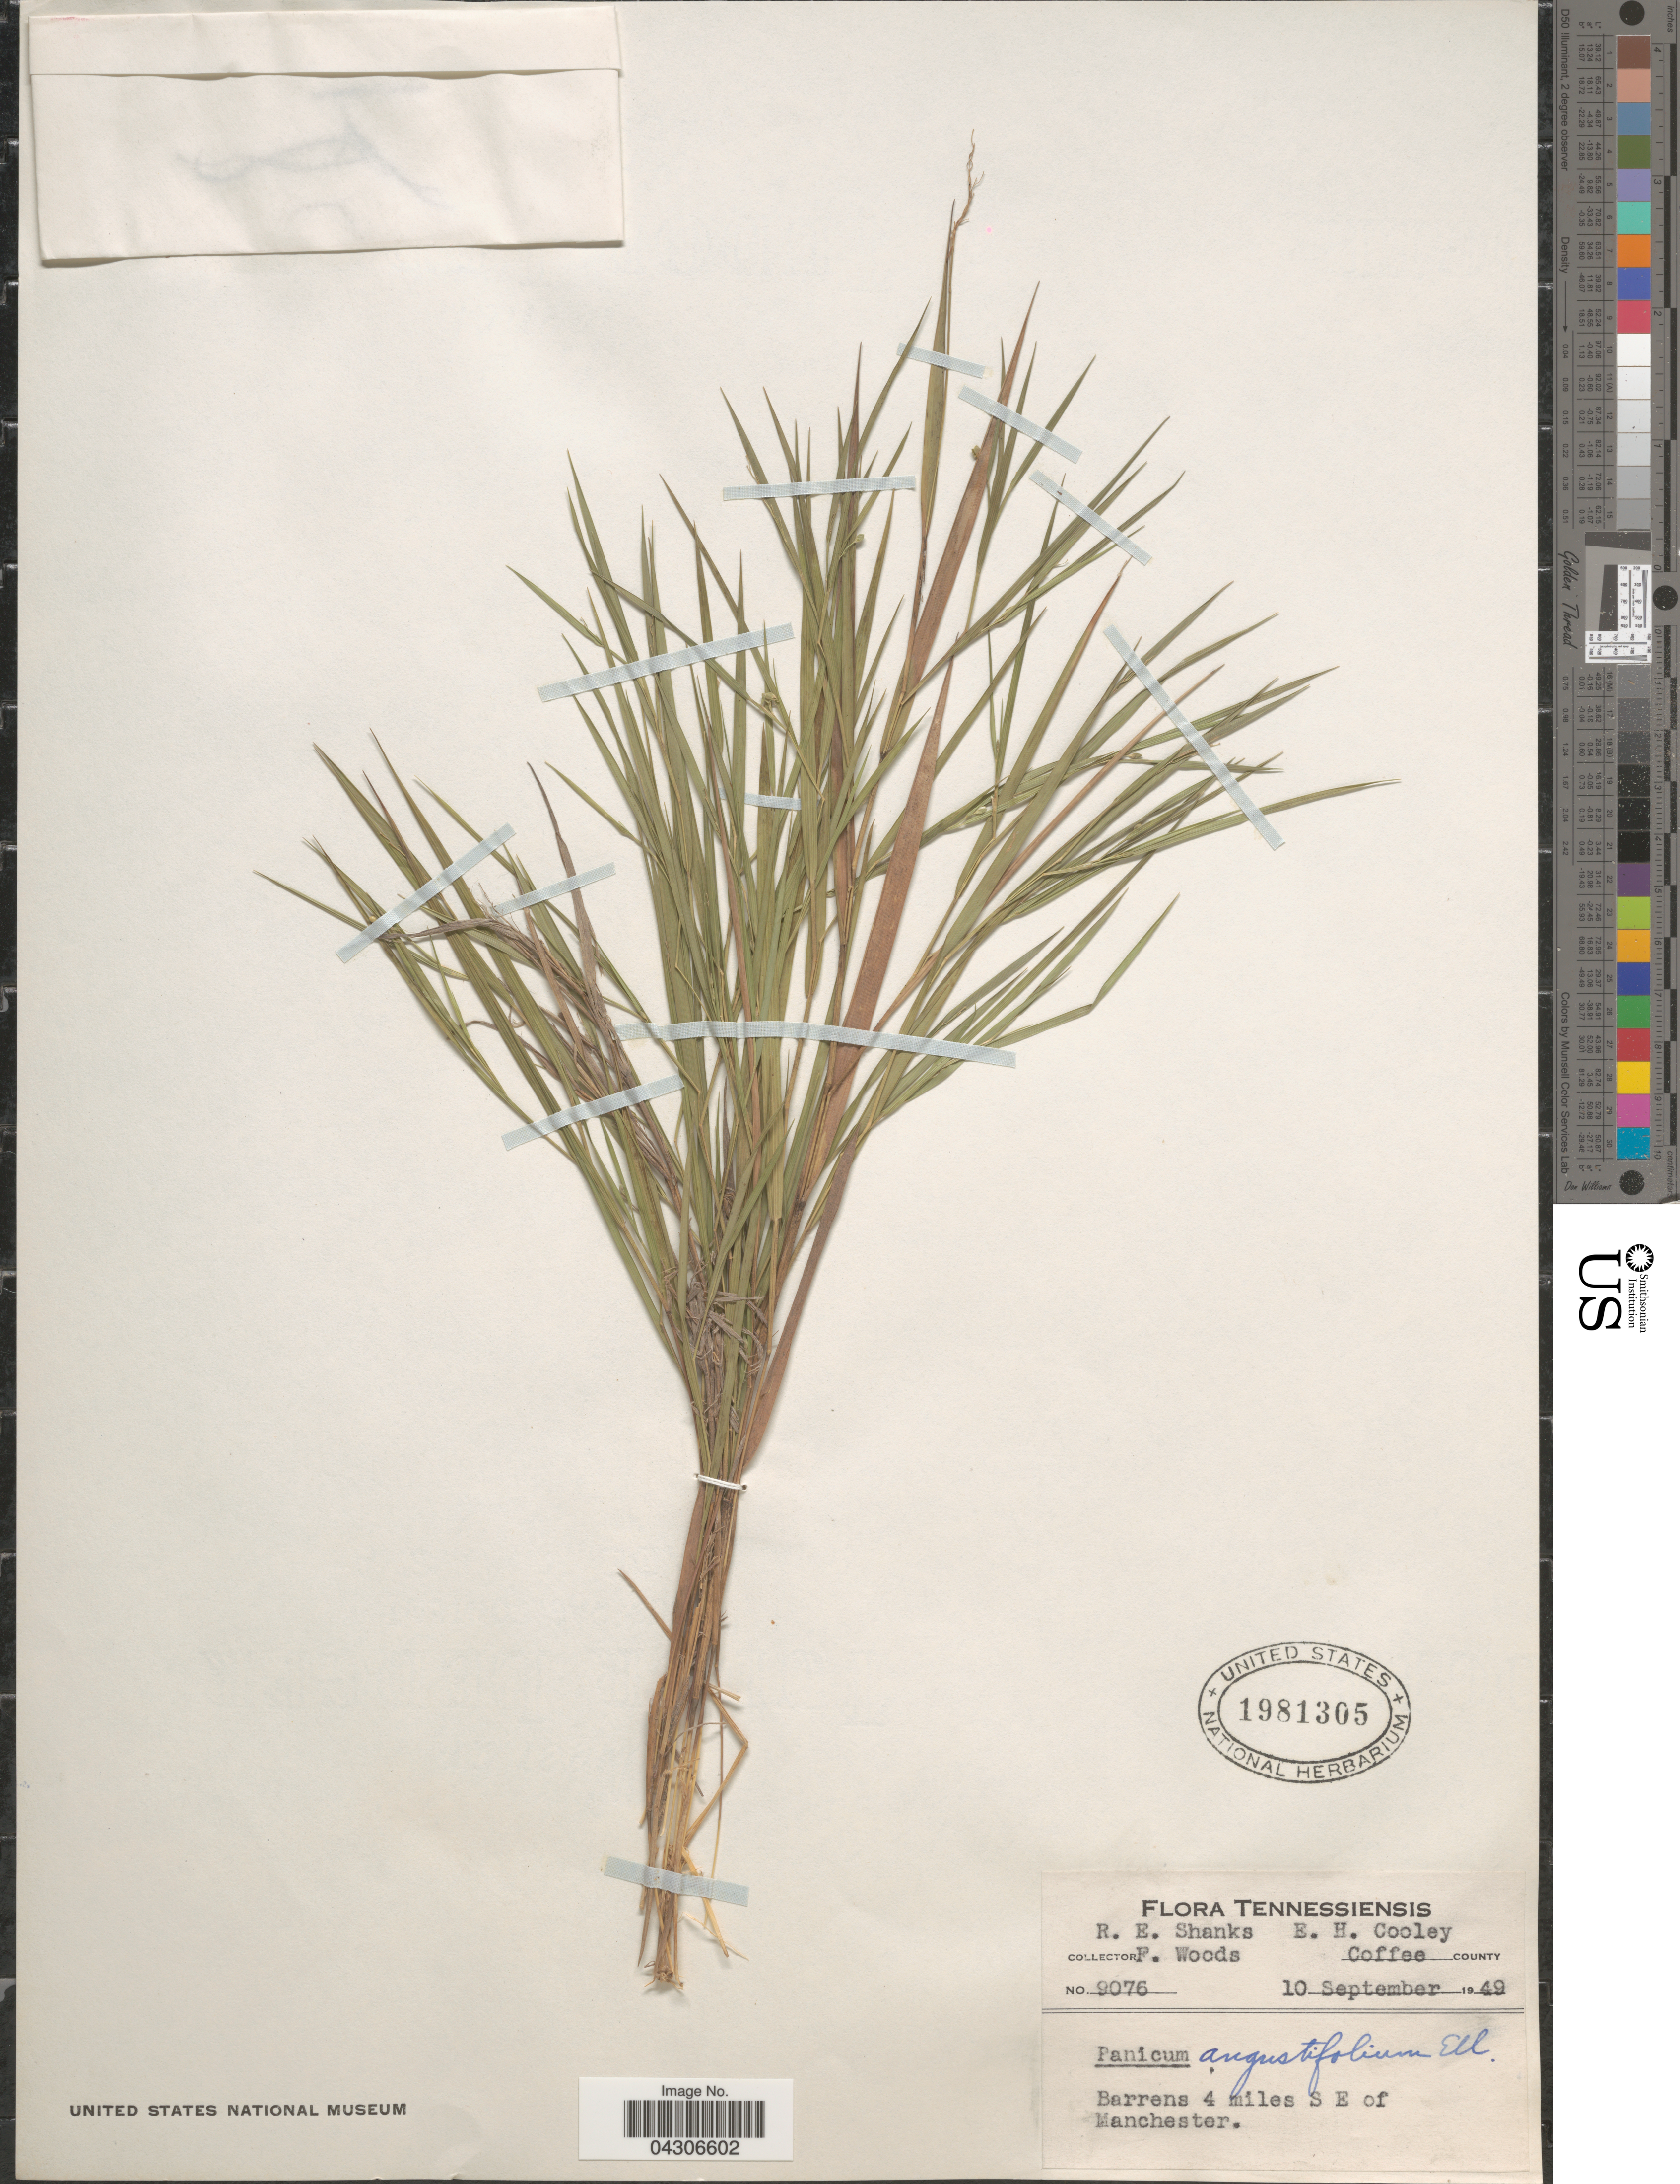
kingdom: Plantae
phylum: Tracheophyta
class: Liliopsida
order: Poales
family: Poaceae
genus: Dichanthelium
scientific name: Dichanthelium aciculare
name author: (Desv. ex Poir.) Gould & C.A. Clark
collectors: R. Shanks, P. Woods & E. H. Cooley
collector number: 9076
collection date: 1949-09-10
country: United States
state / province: Tennessee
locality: Coffee County. Barrens 4 miles S E of Manchester.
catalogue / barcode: US 1981305